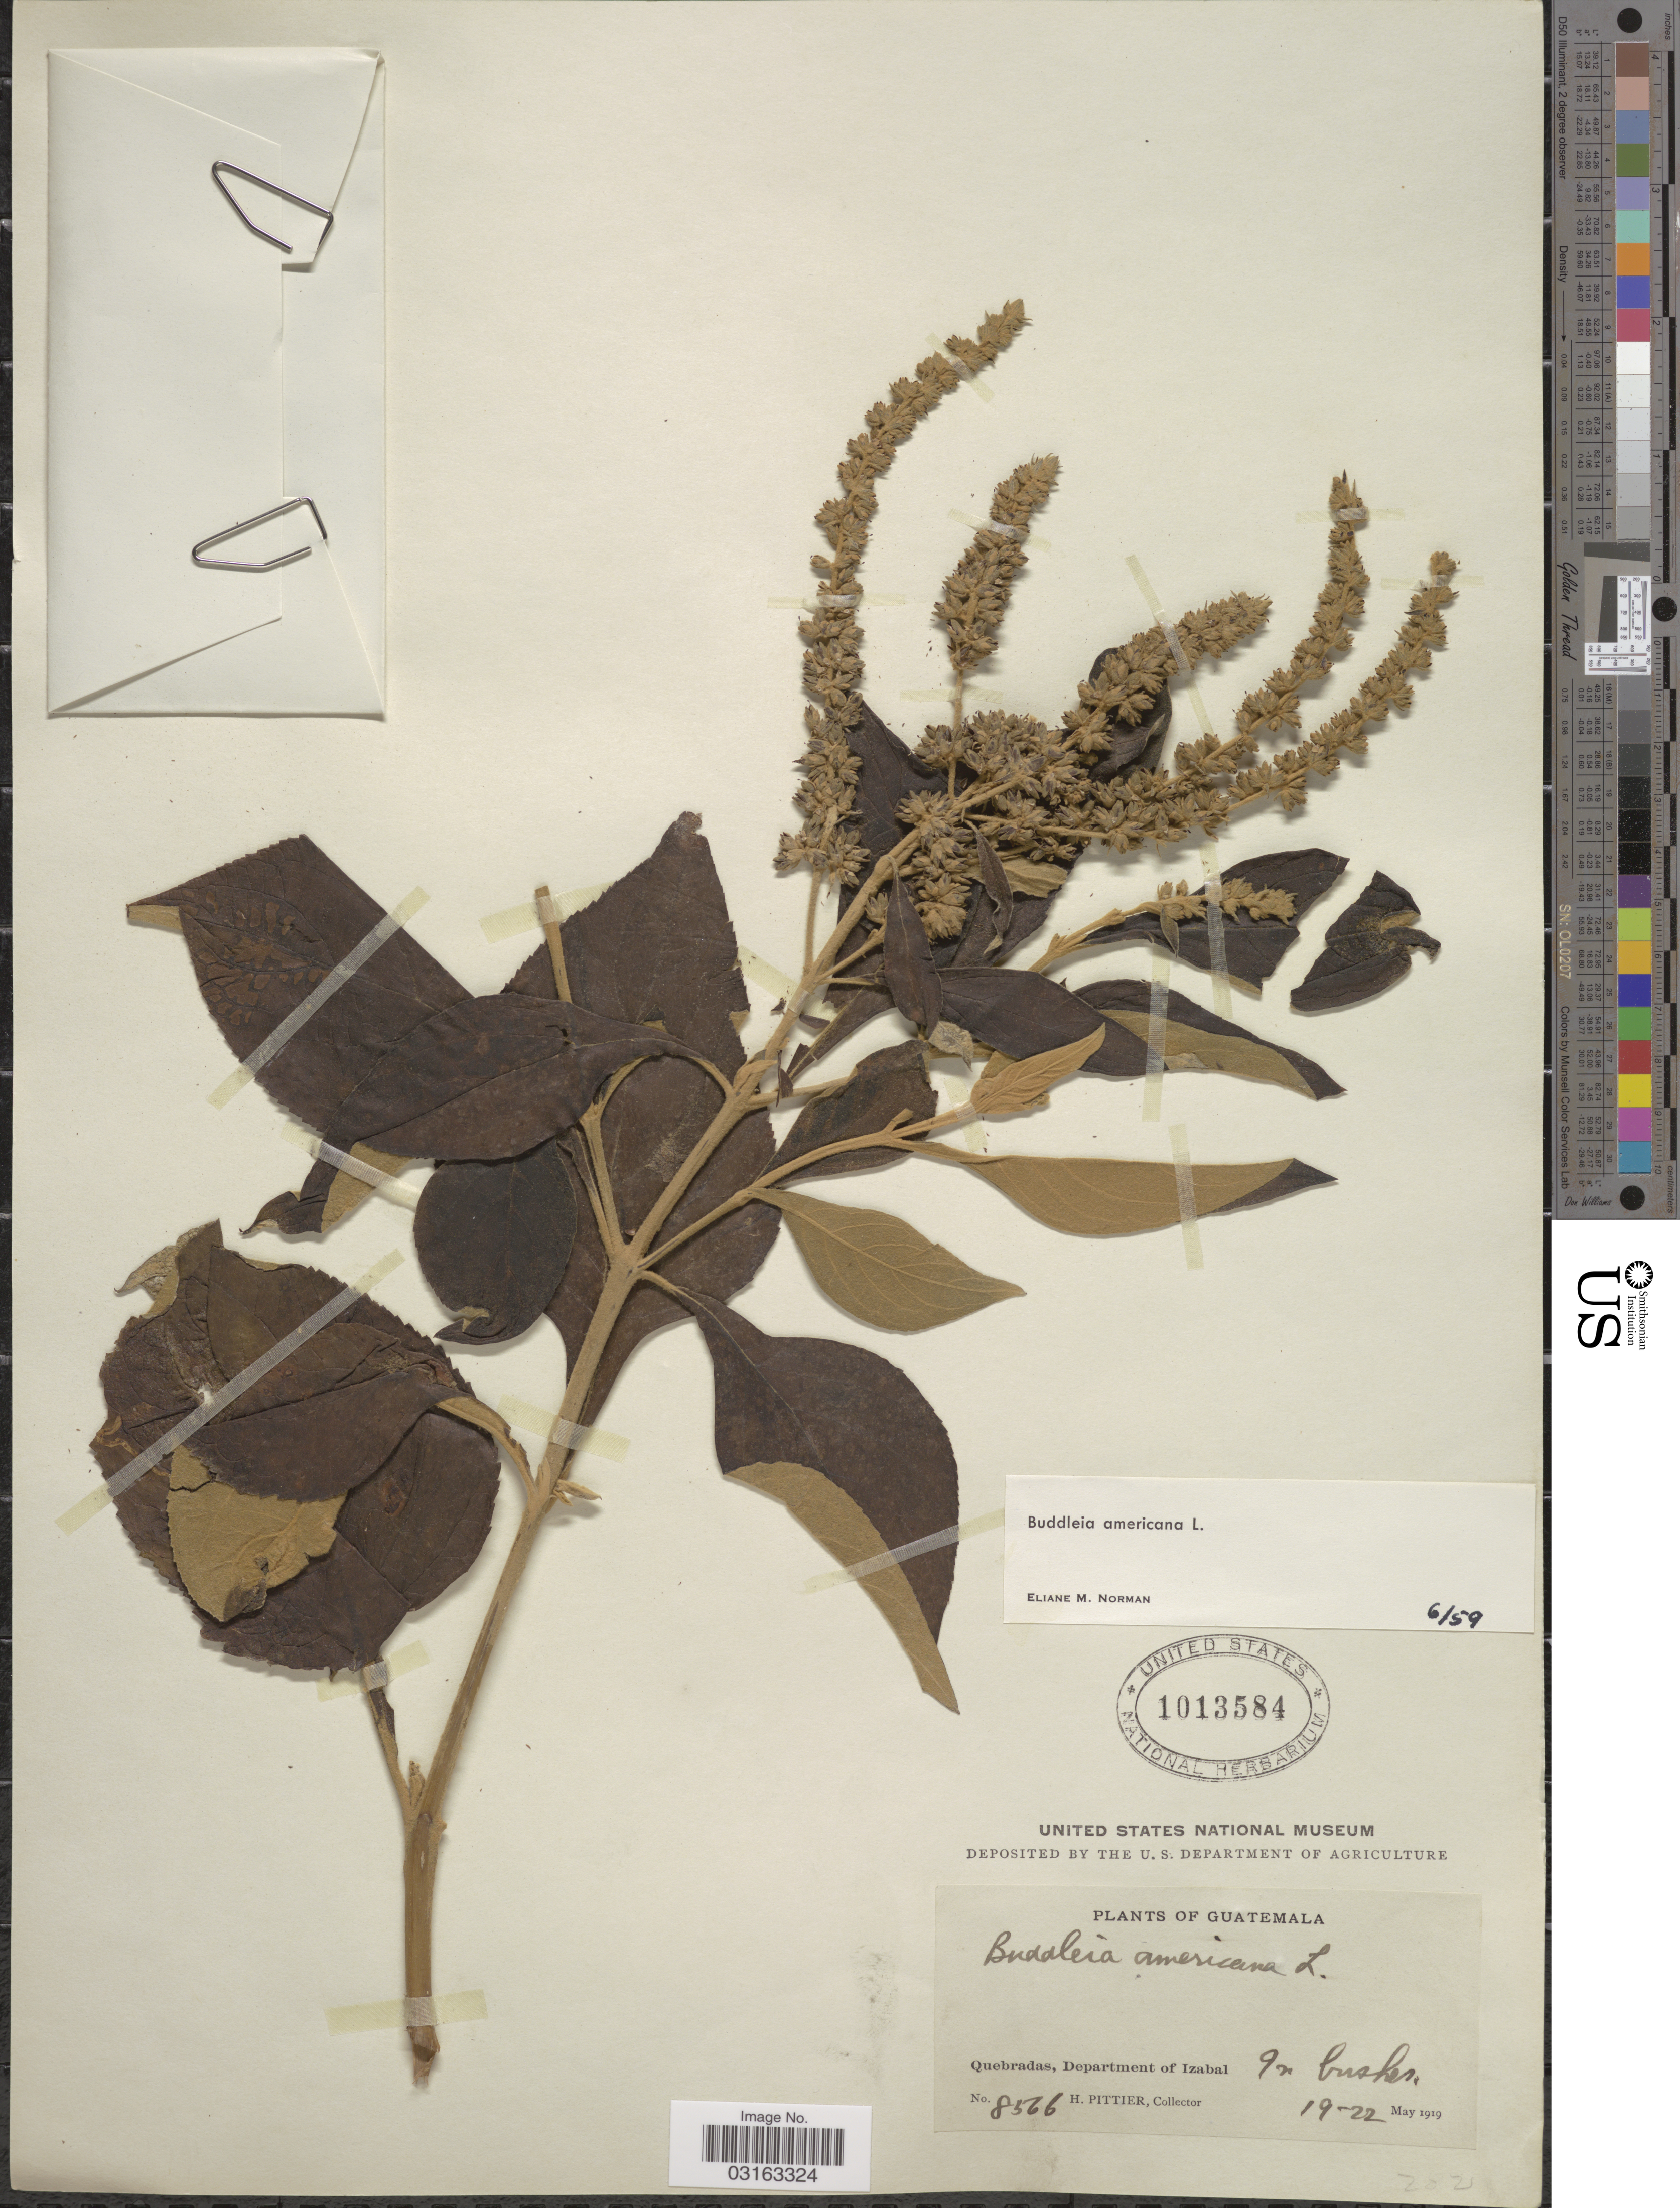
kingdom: Plantae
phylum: Tracheophyta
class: Magnoliopsida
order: Lamiales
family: Scrophulariaceae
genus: Buddleja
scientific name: Buddleja americana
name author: L.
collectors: H. F. Pittier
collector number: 8566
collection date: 1919-05-19/1919-05-22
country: Guatemala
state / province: Izabal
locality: Quebradas, Department of Izabal.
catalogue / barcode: US 1013584